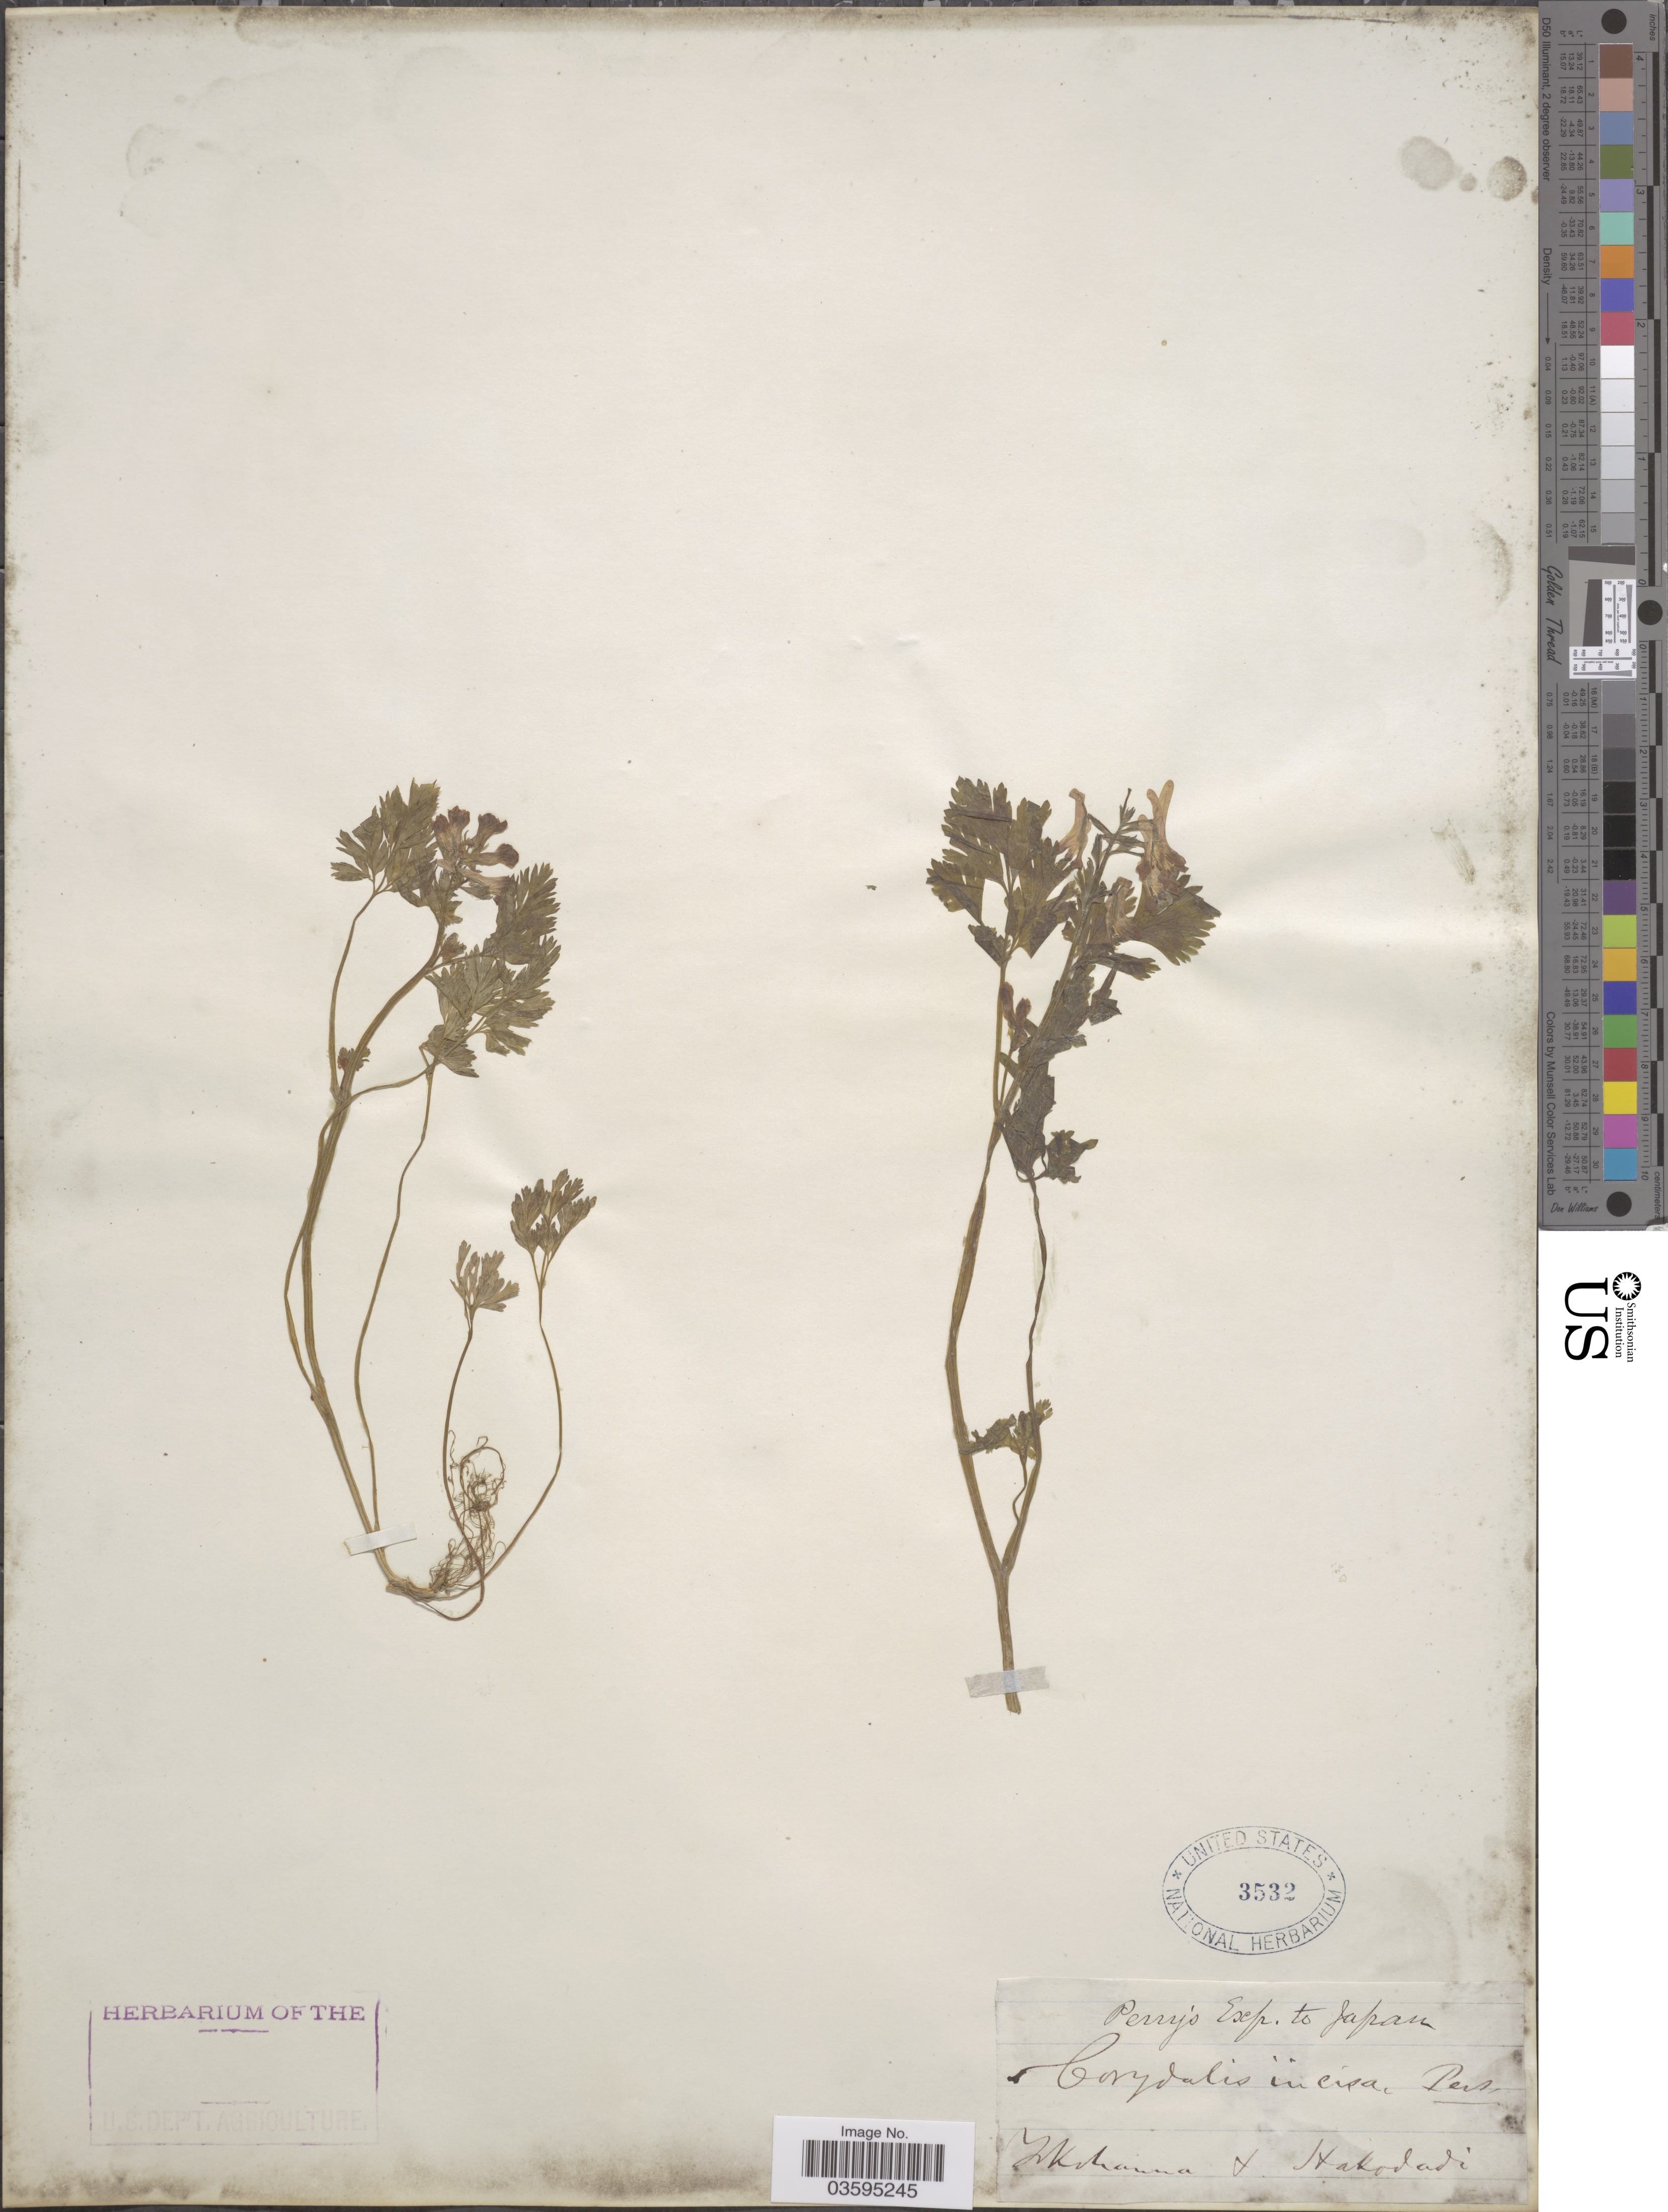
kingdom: Plantae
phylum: Tracheophyta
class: Magnoliopsida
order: Ranunculales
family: Papaveraceae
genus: Corydalis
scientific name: Corydalis incisa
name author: (Thunb.) Pers.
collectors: -- Perry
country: Japan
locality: Hokaima & Hakodadi.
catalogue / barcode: US 3532